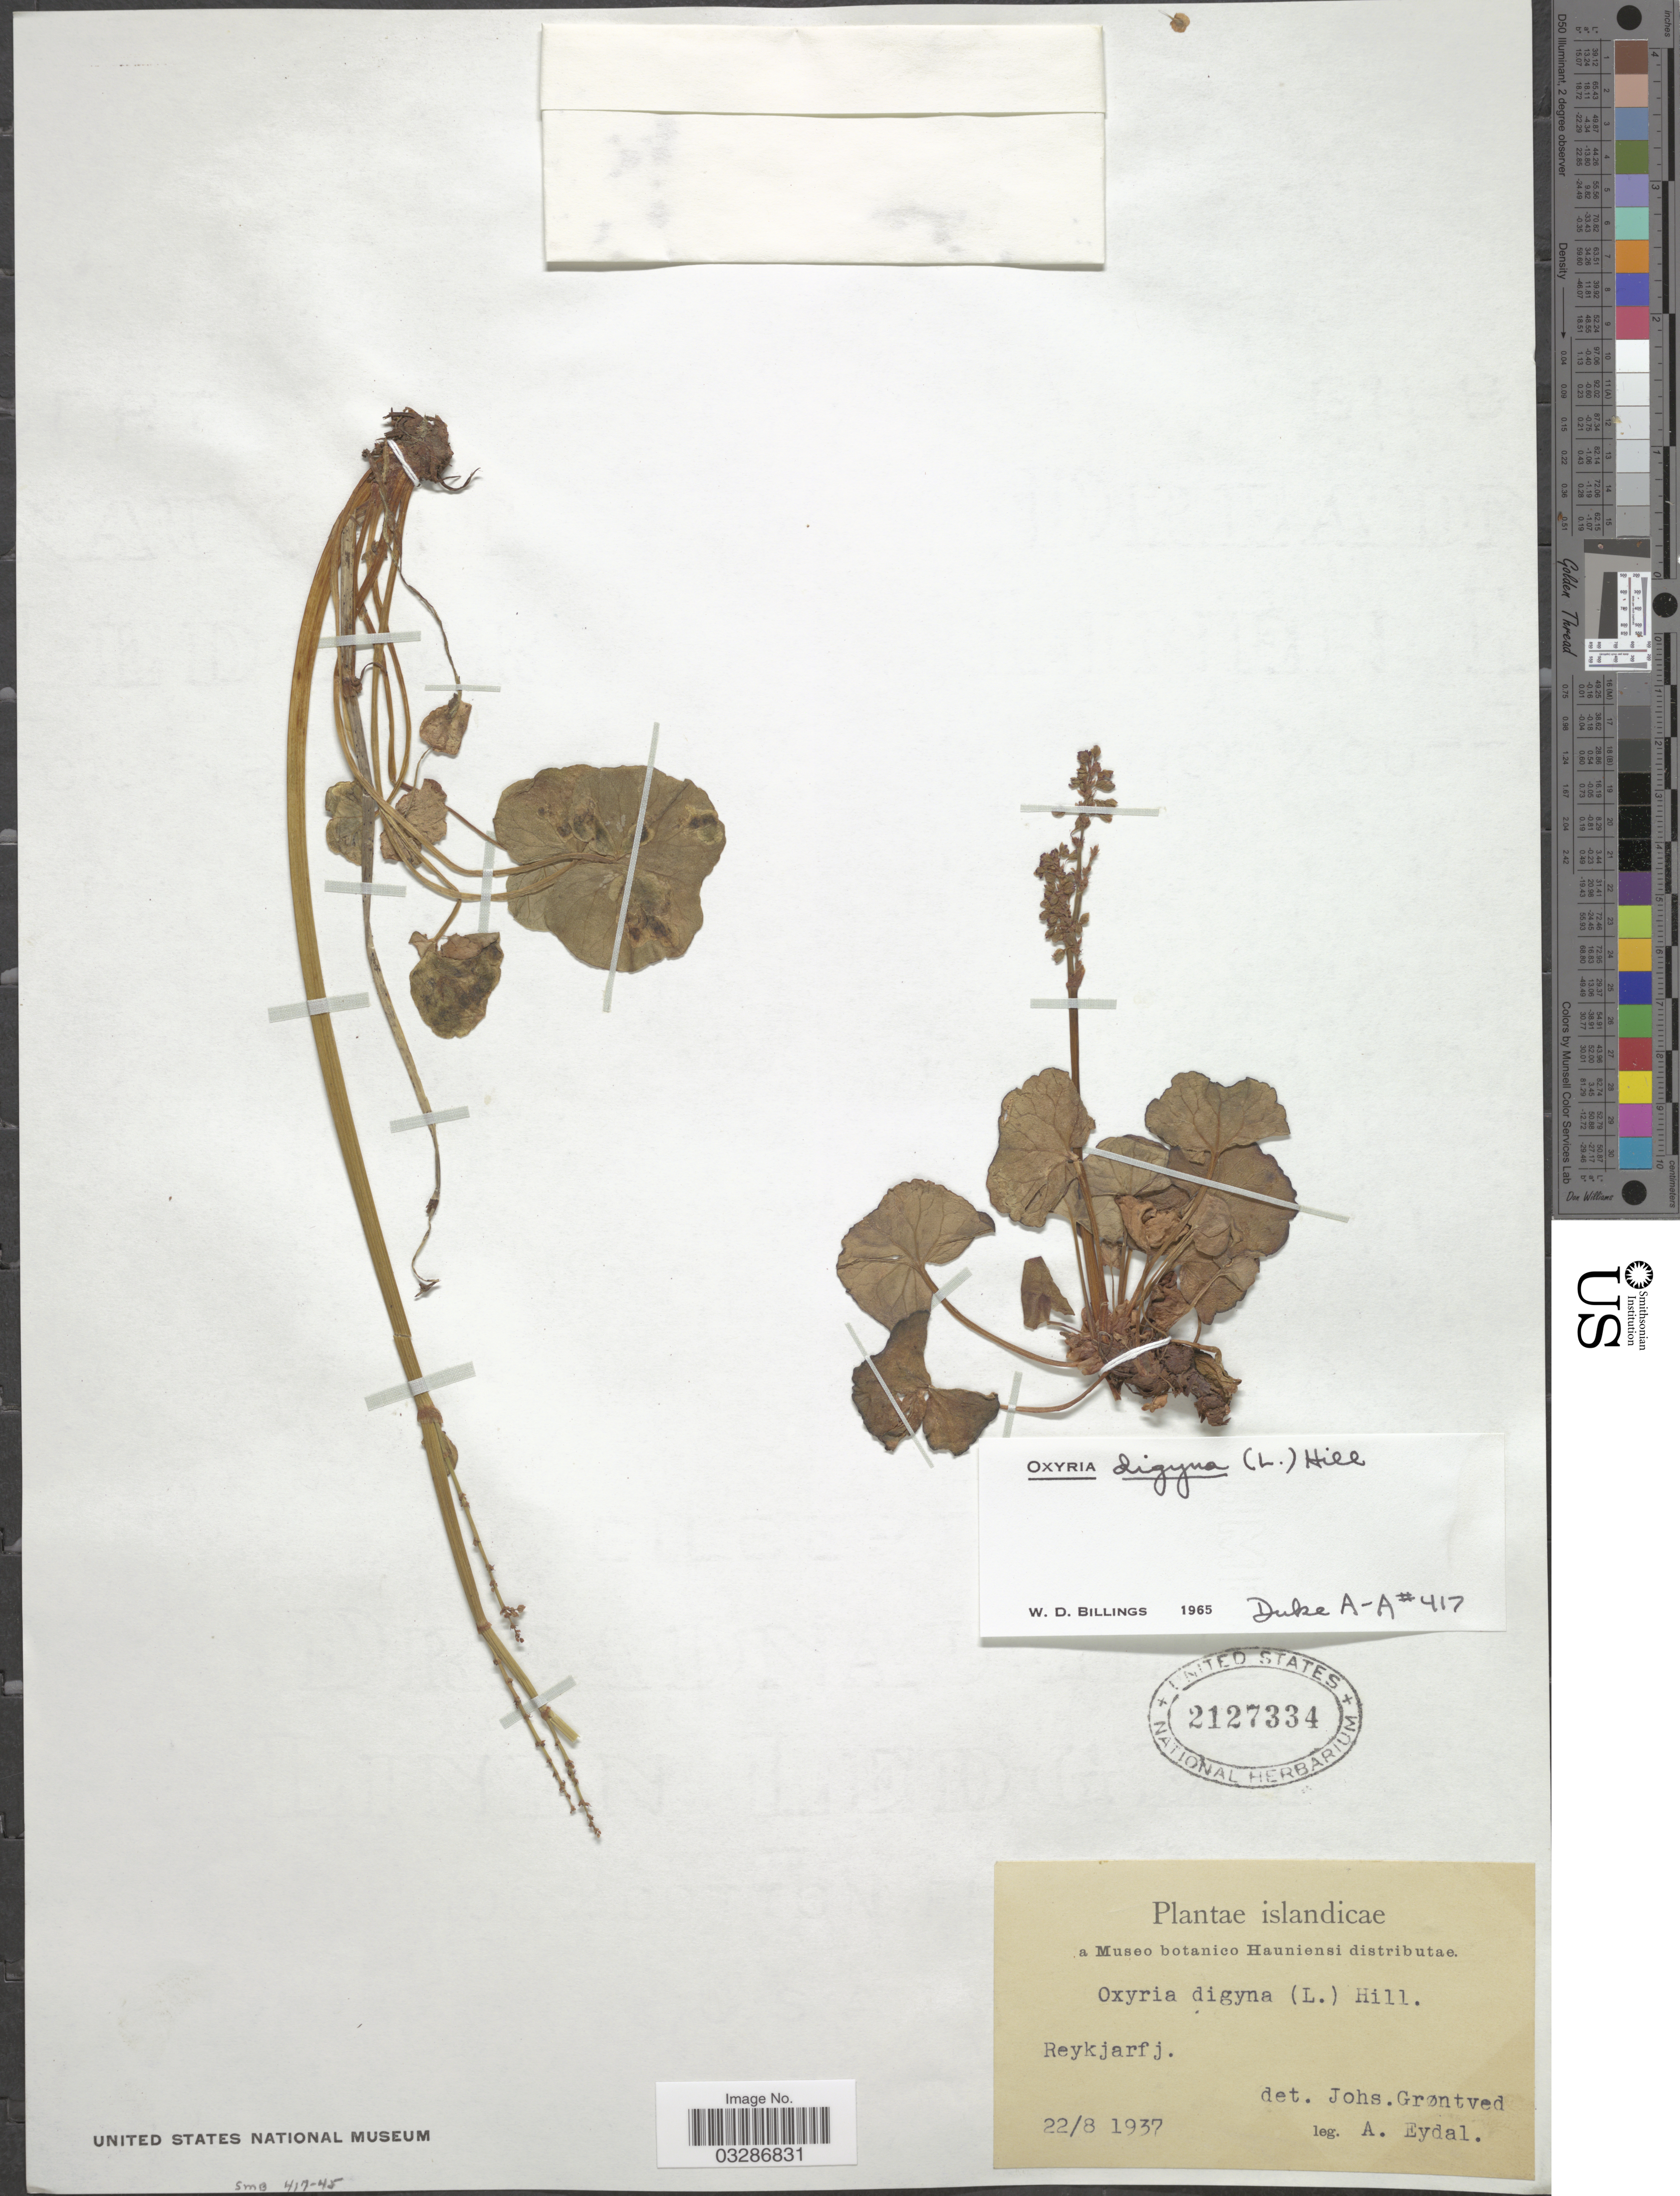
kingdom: Plantae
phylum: Tracheophyta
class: Magnoliopsida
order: Caryophyllales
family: Polygonaceae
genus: Oxyria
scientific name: Oxyria digyna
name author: (L.) Hill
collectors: A. Eydal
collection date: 1937-08-22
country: Iceland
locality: Islandicae. Reykjarfj.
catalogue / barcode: US 2127334